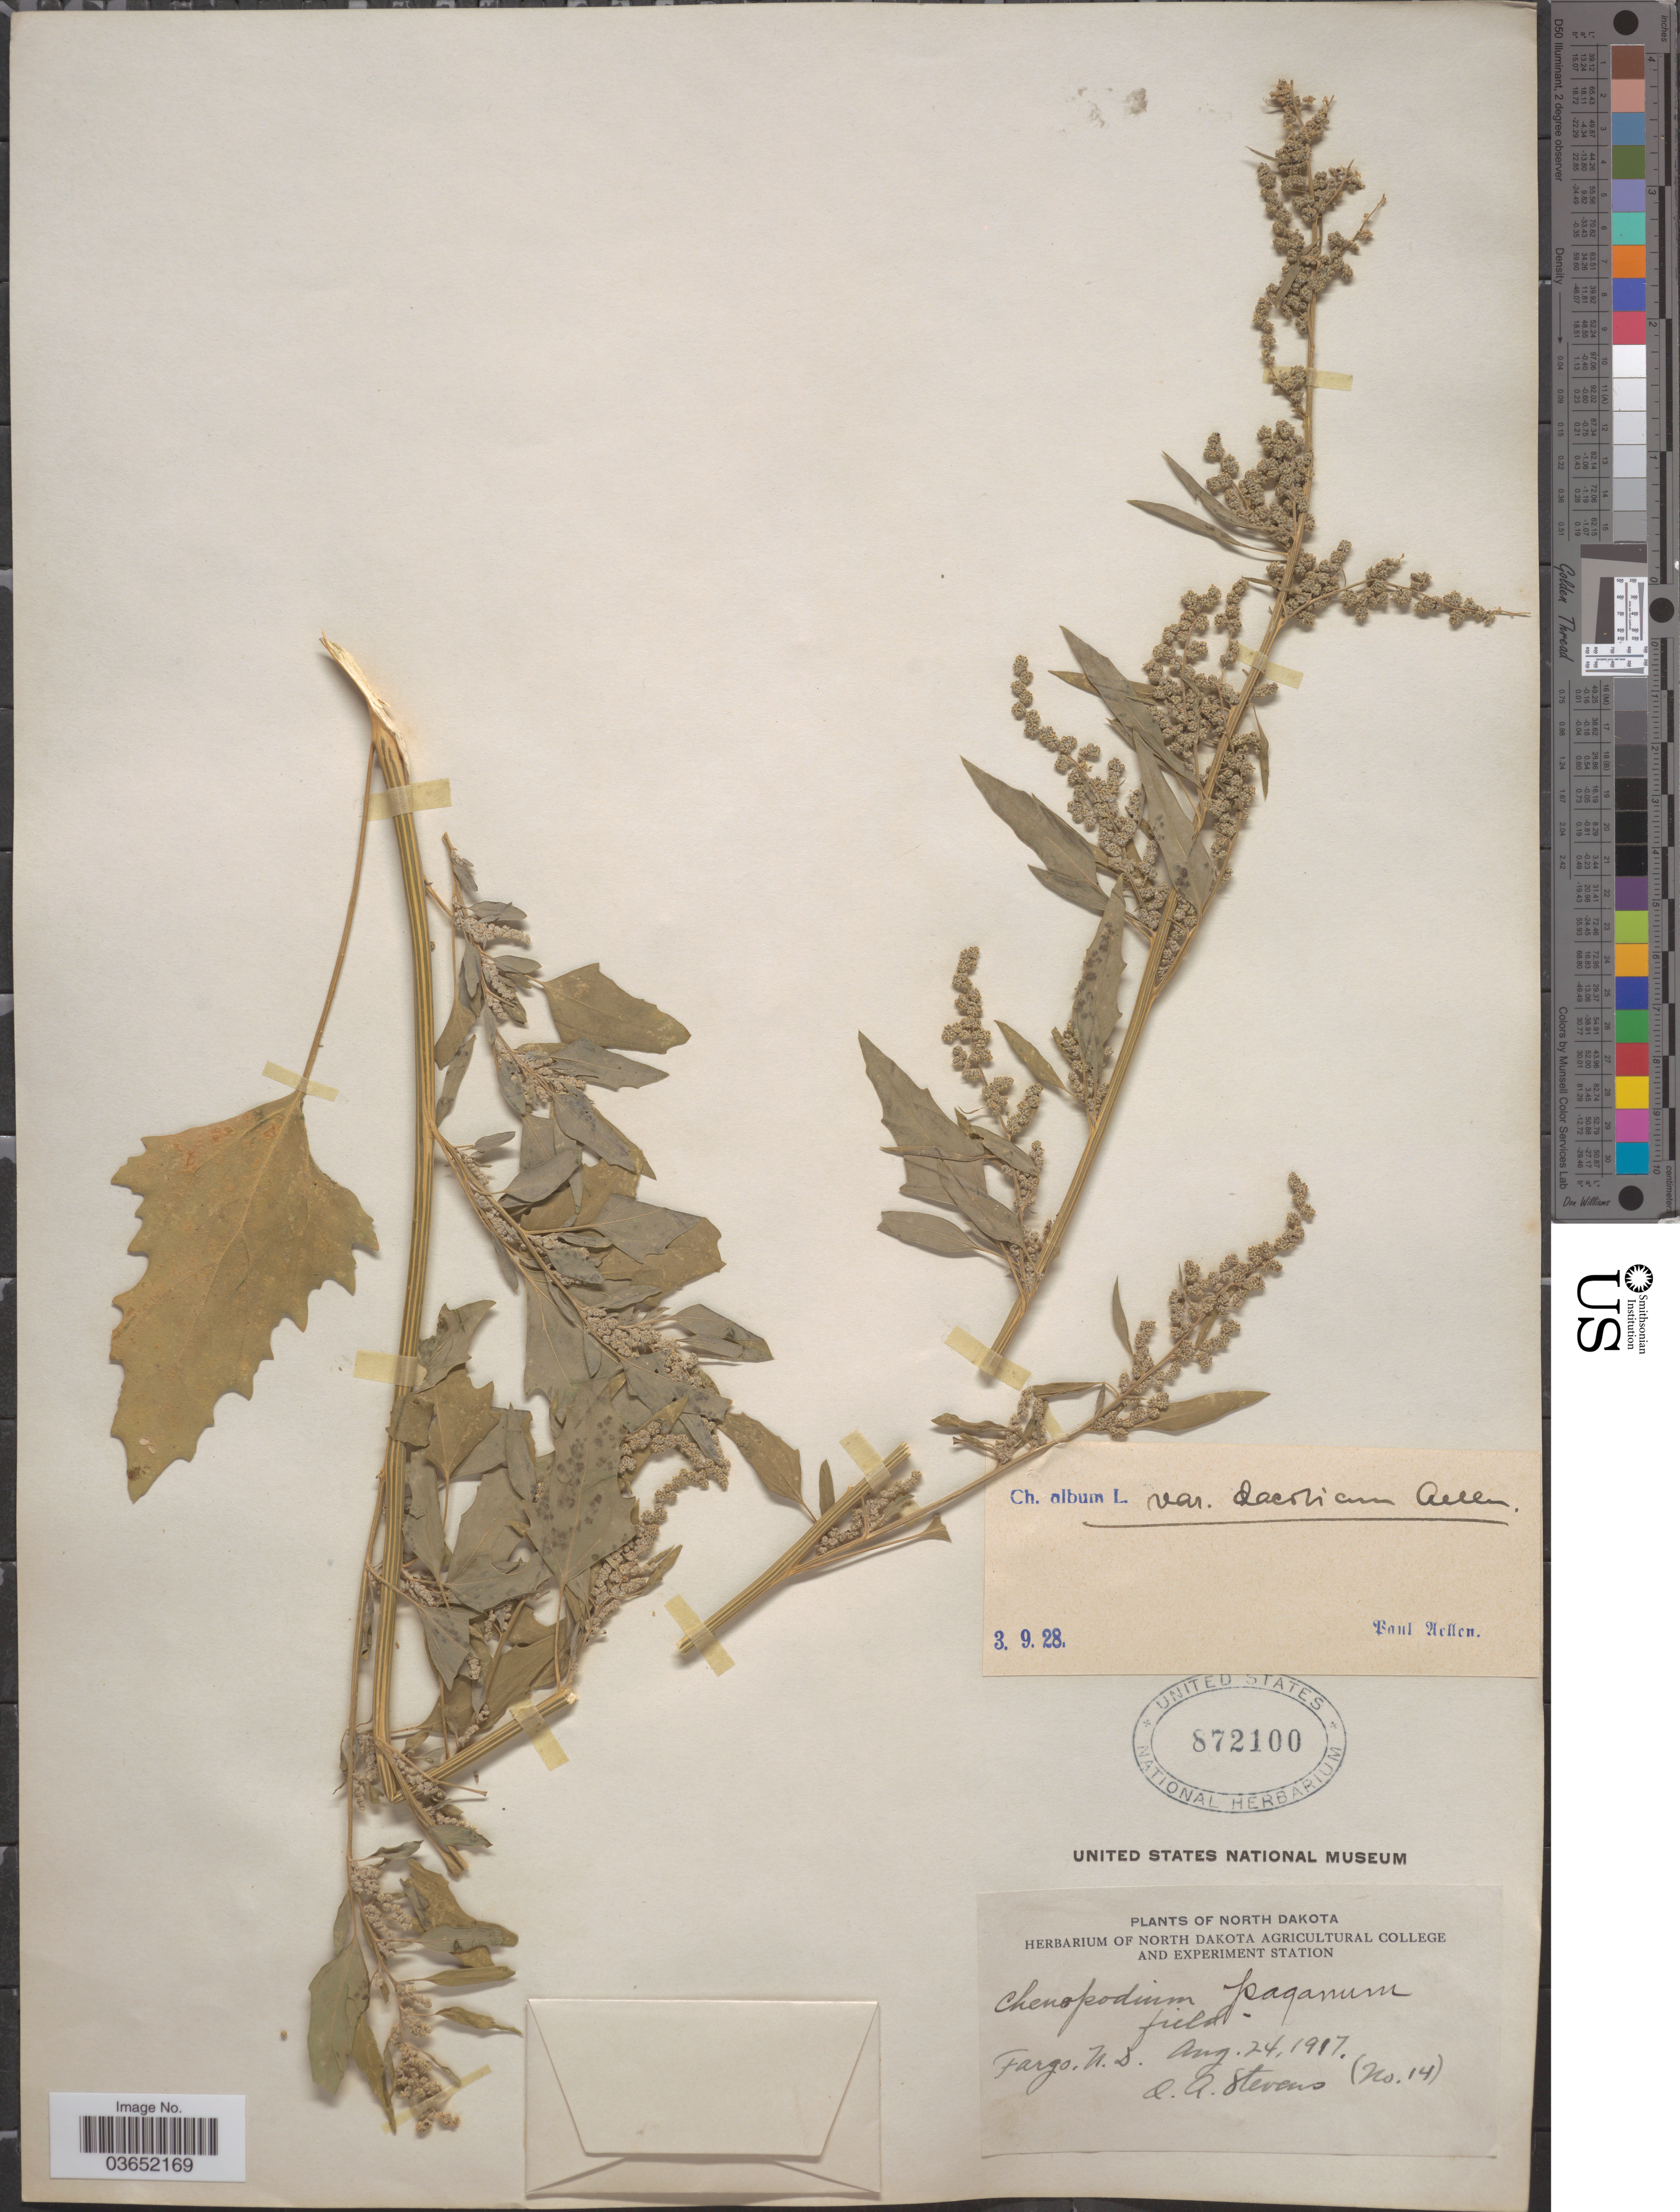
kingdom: Plantae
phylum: Tracheophyta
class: Magnoliopsida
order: Caryophyllales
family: Amaranthaceae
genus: Chenopodium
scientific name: Chenopodium album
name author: L.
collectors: O. A. Stevens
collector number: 14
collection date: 1917-08-24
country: United States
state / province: North Dakota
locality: Fargo.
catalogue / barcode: US 872100